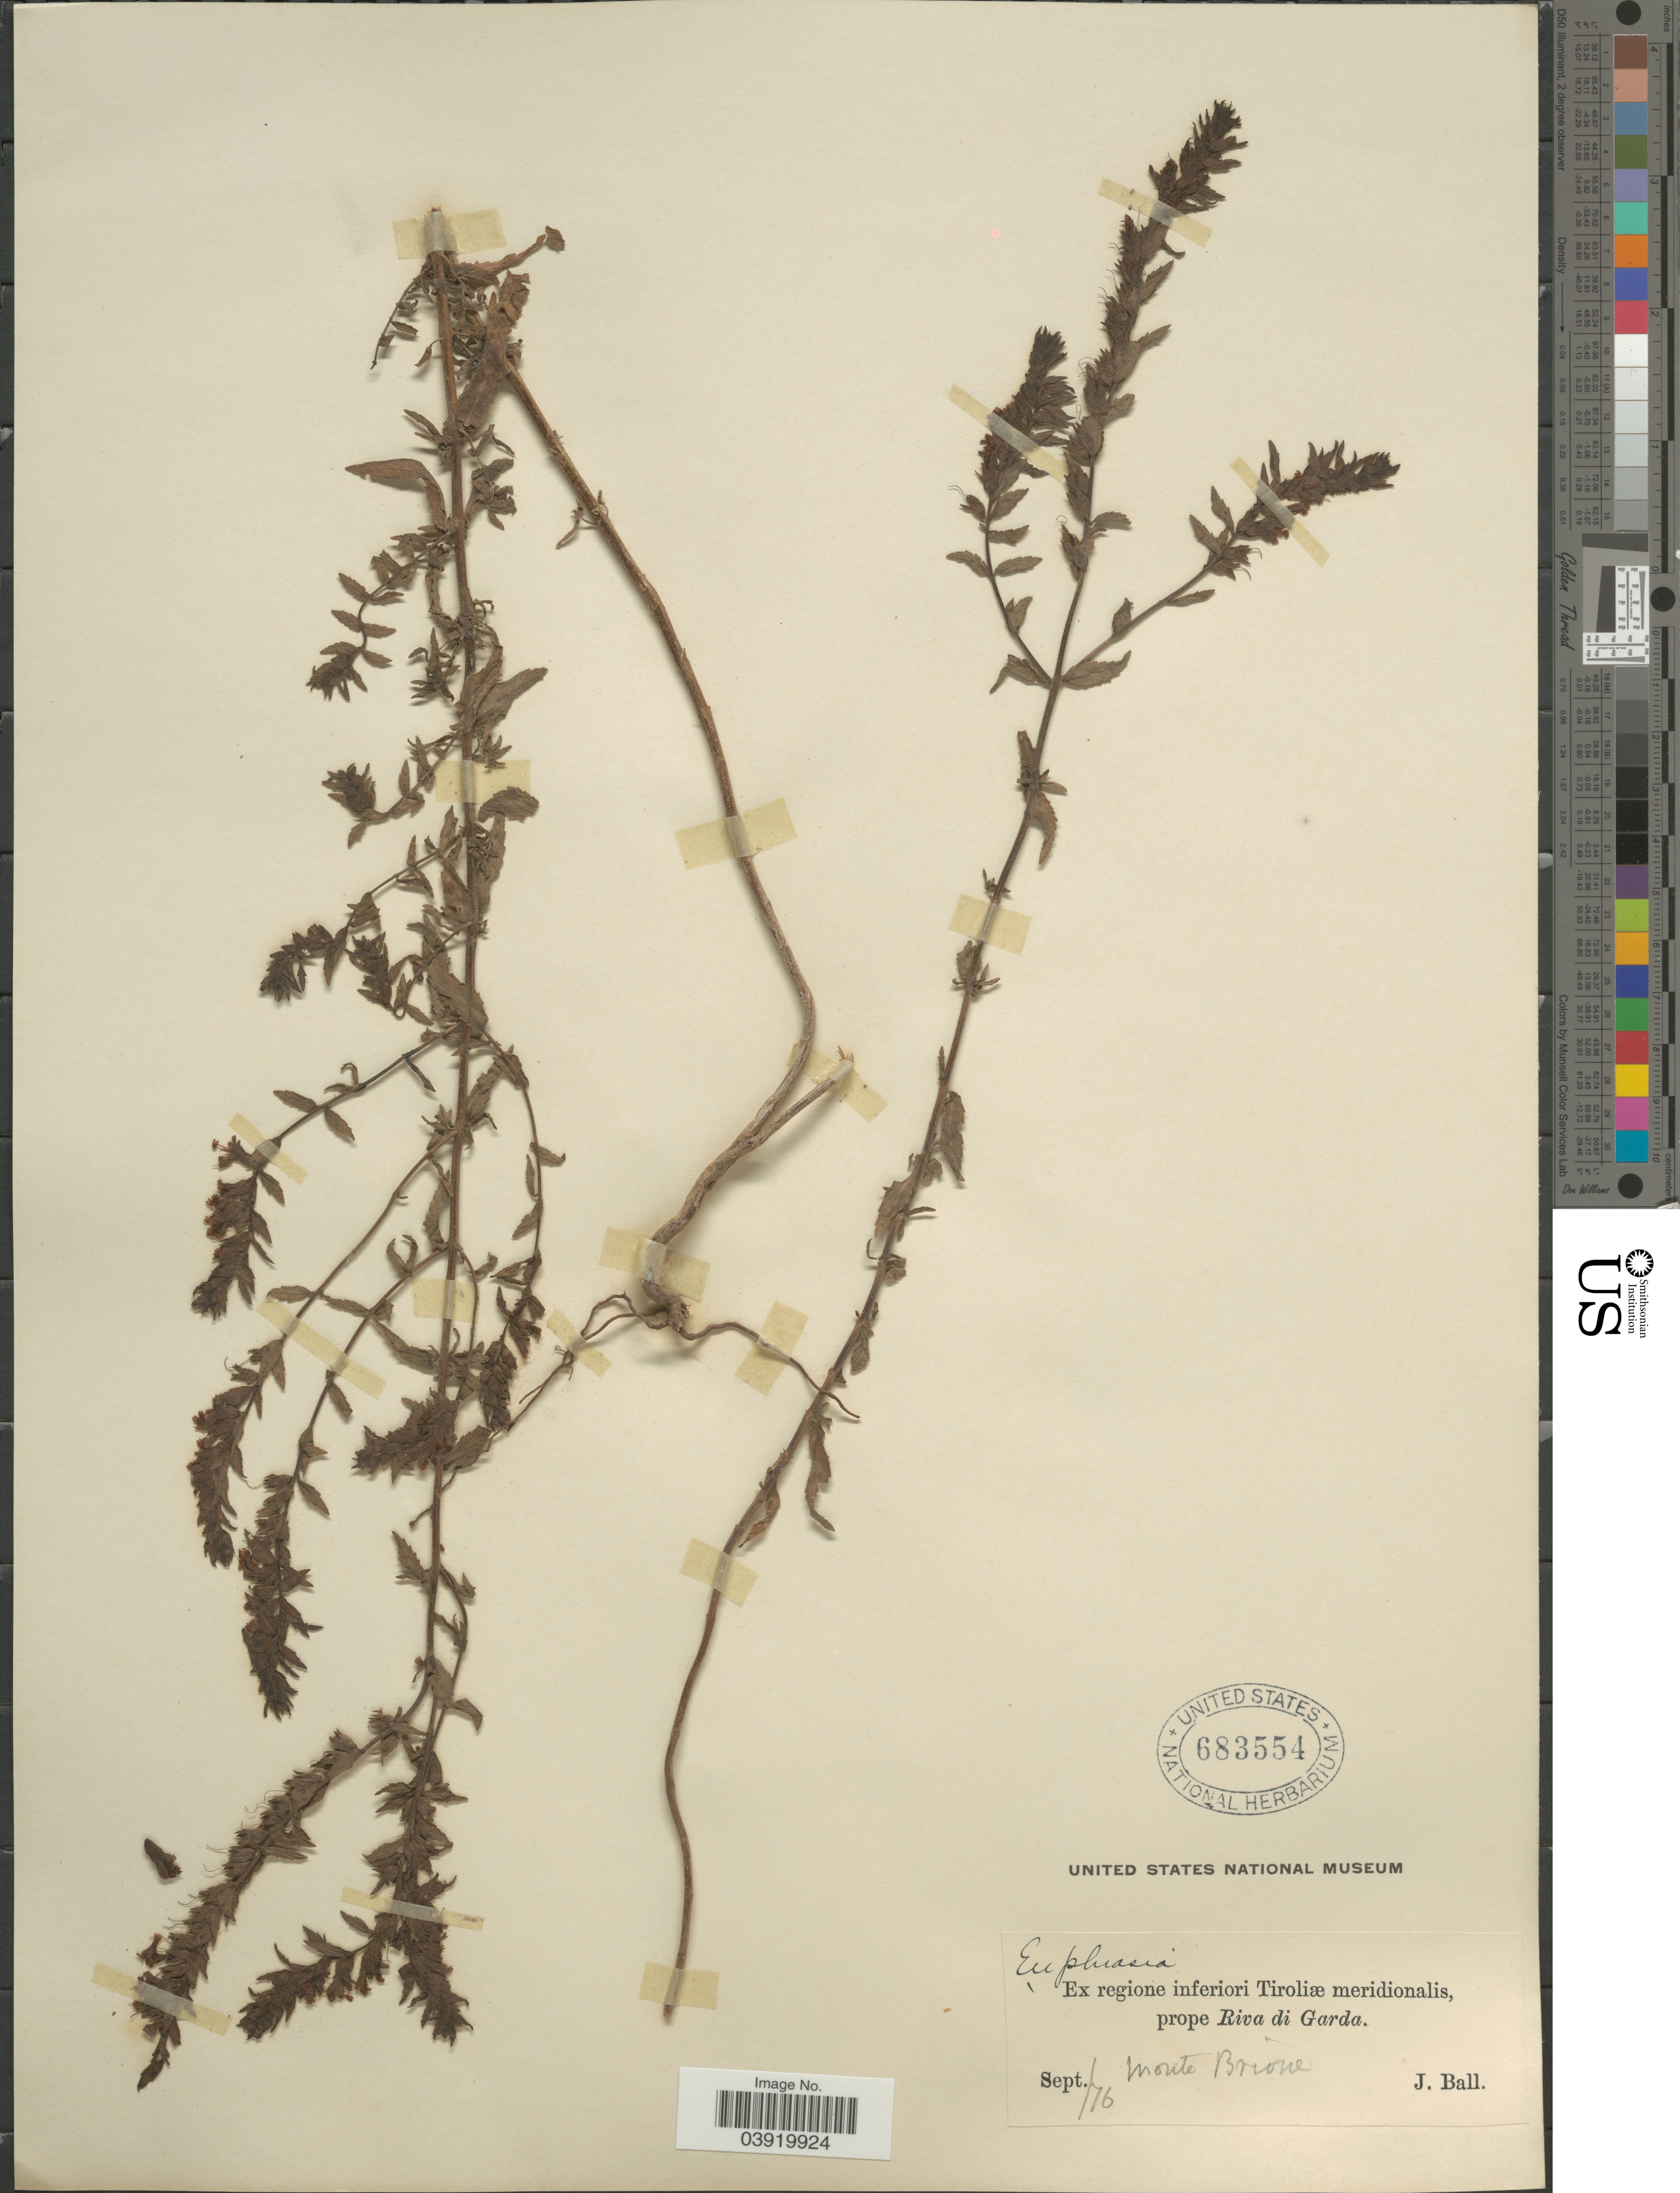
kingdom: Plantae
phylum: Tracheophyta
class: Magnoliopsida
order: Lamiales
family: Orobanchaceae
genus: Odontites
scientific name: Odontites sp.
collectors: J. Ball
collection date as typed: Transcribed d/m/y: /9/76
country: Italy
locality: Ex regione inferiori Tiroliæ meridionalis prope Riva di Garda. Monte Brione.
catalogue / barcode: US 683554